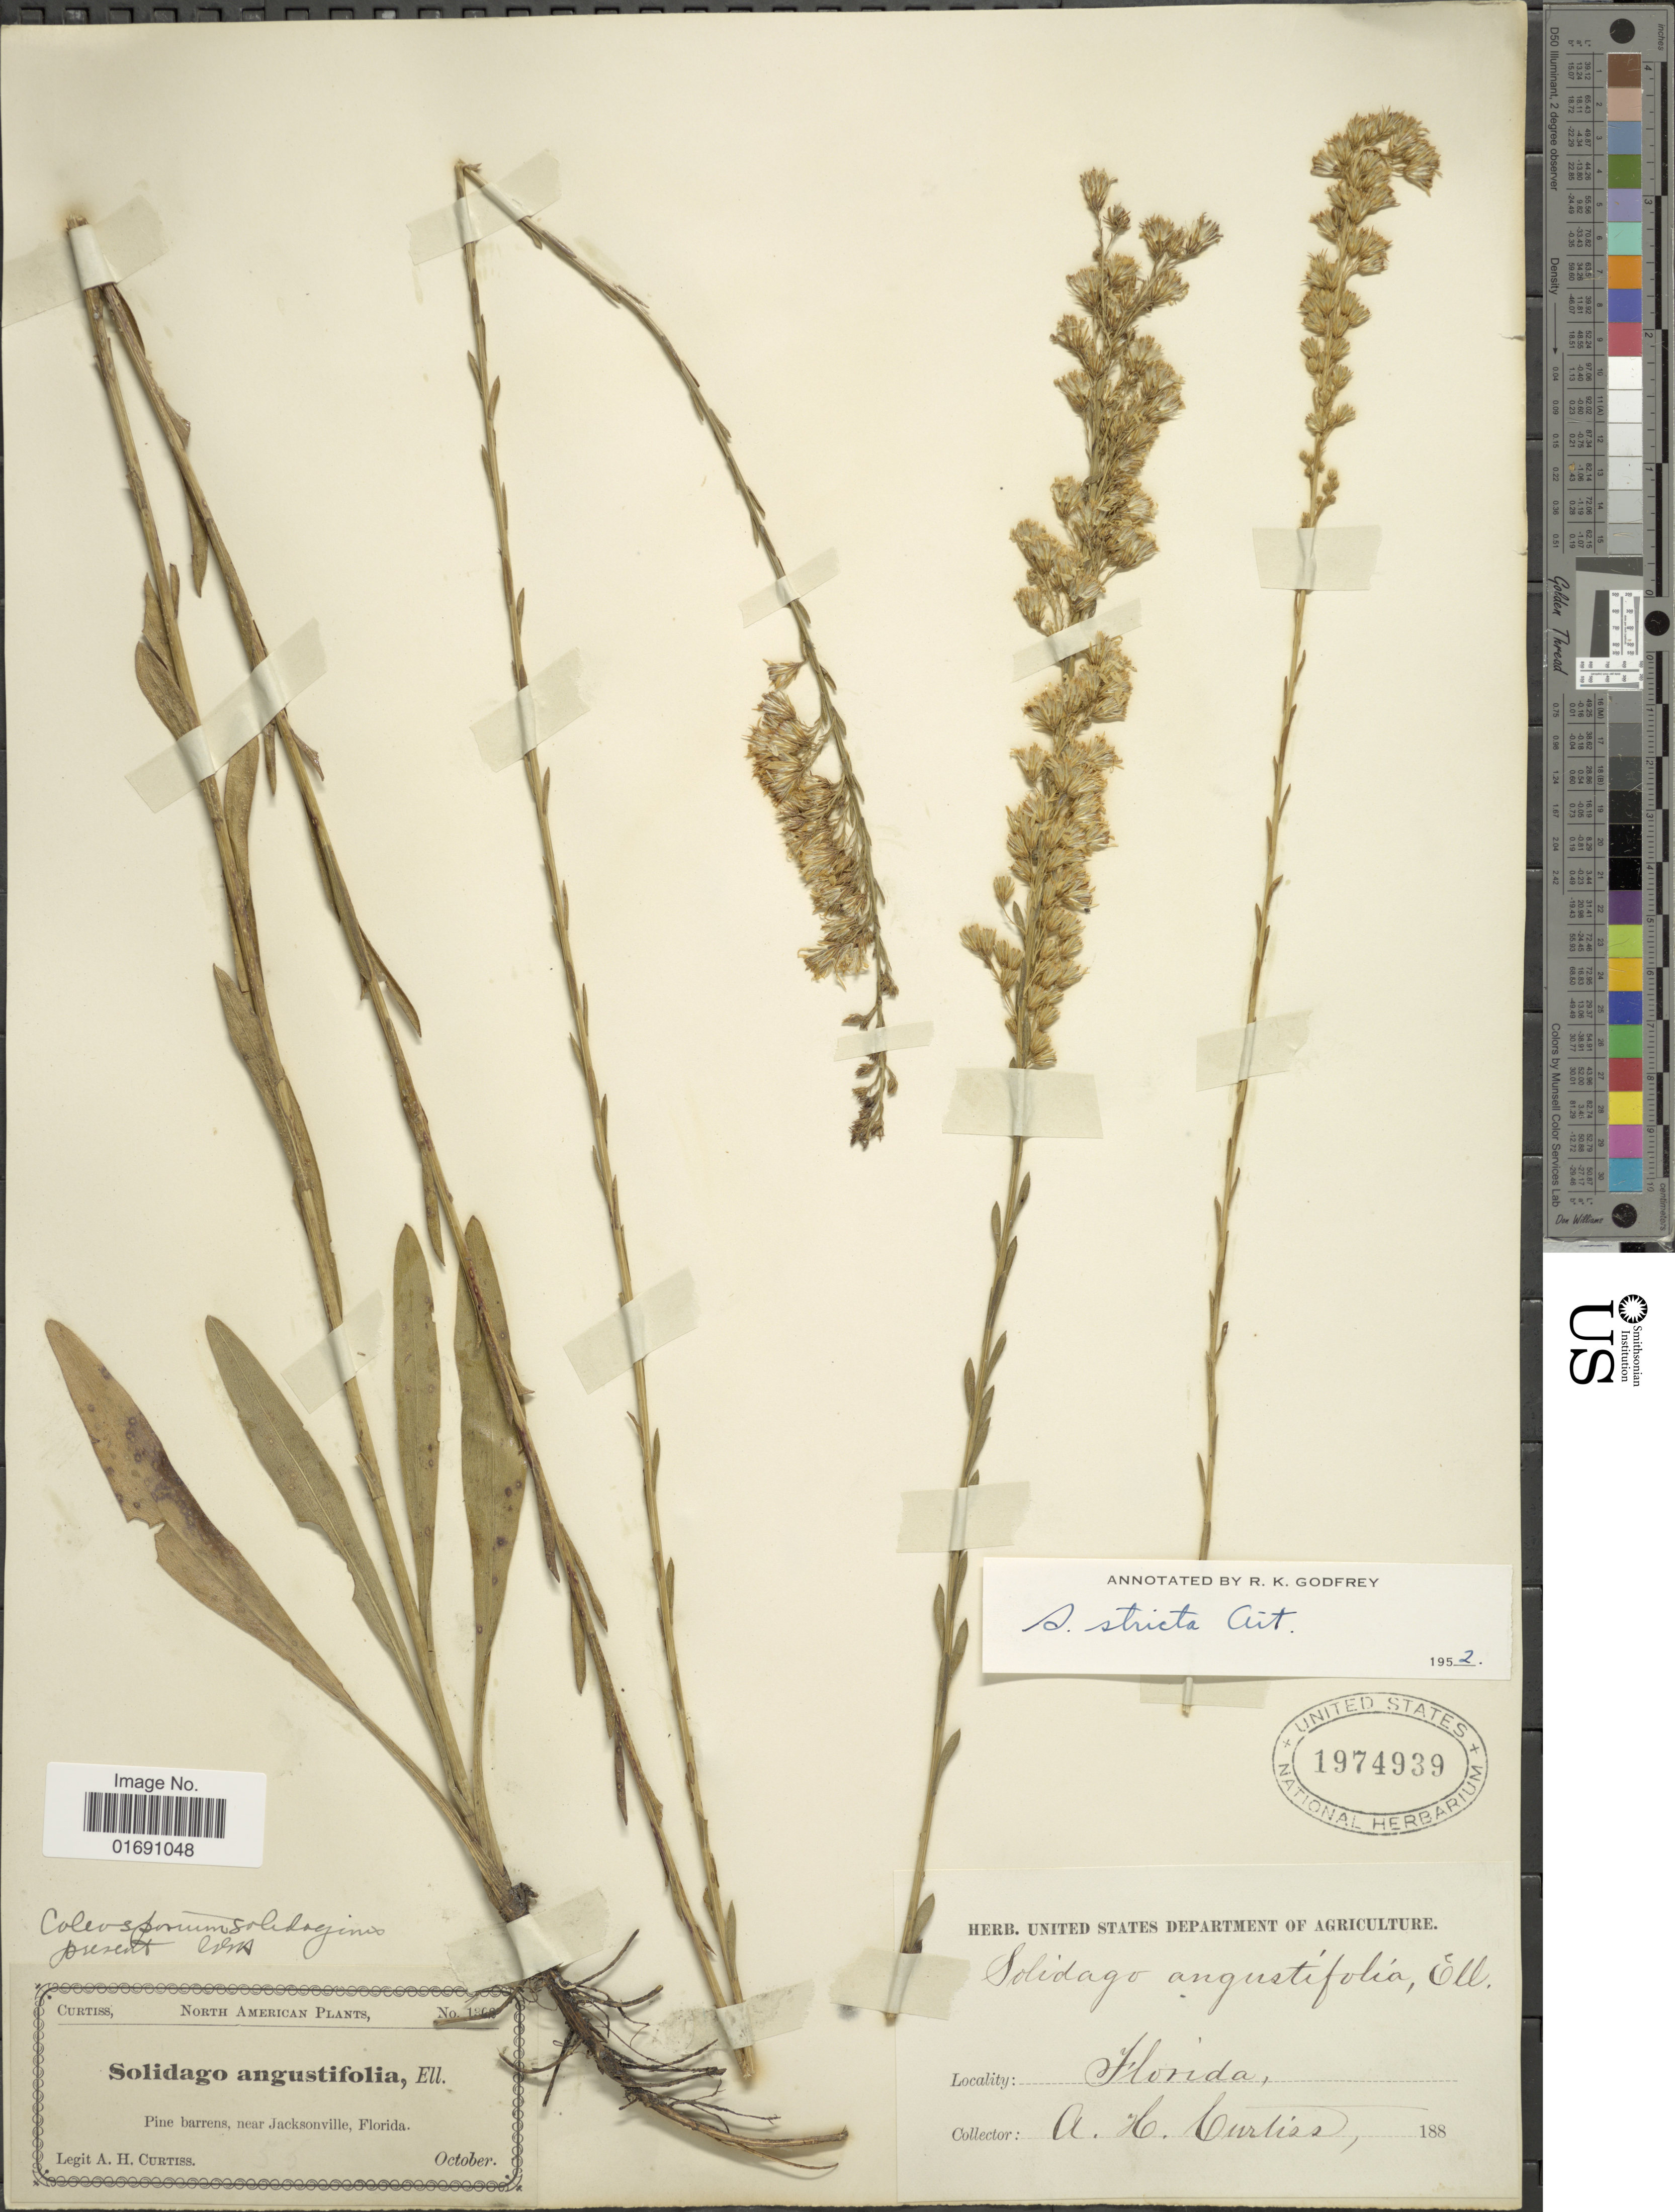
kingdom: Plantae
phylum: Tracheophyta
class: Magnoliopsida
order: Asterales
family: Asteraceae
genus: Solidago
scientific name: Solidago stricta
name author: Aiton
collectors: A. H. Curtiss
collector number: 1362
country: United States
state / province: Florida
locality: Pine barrens, near Jacksonville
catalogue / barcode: US 1974939